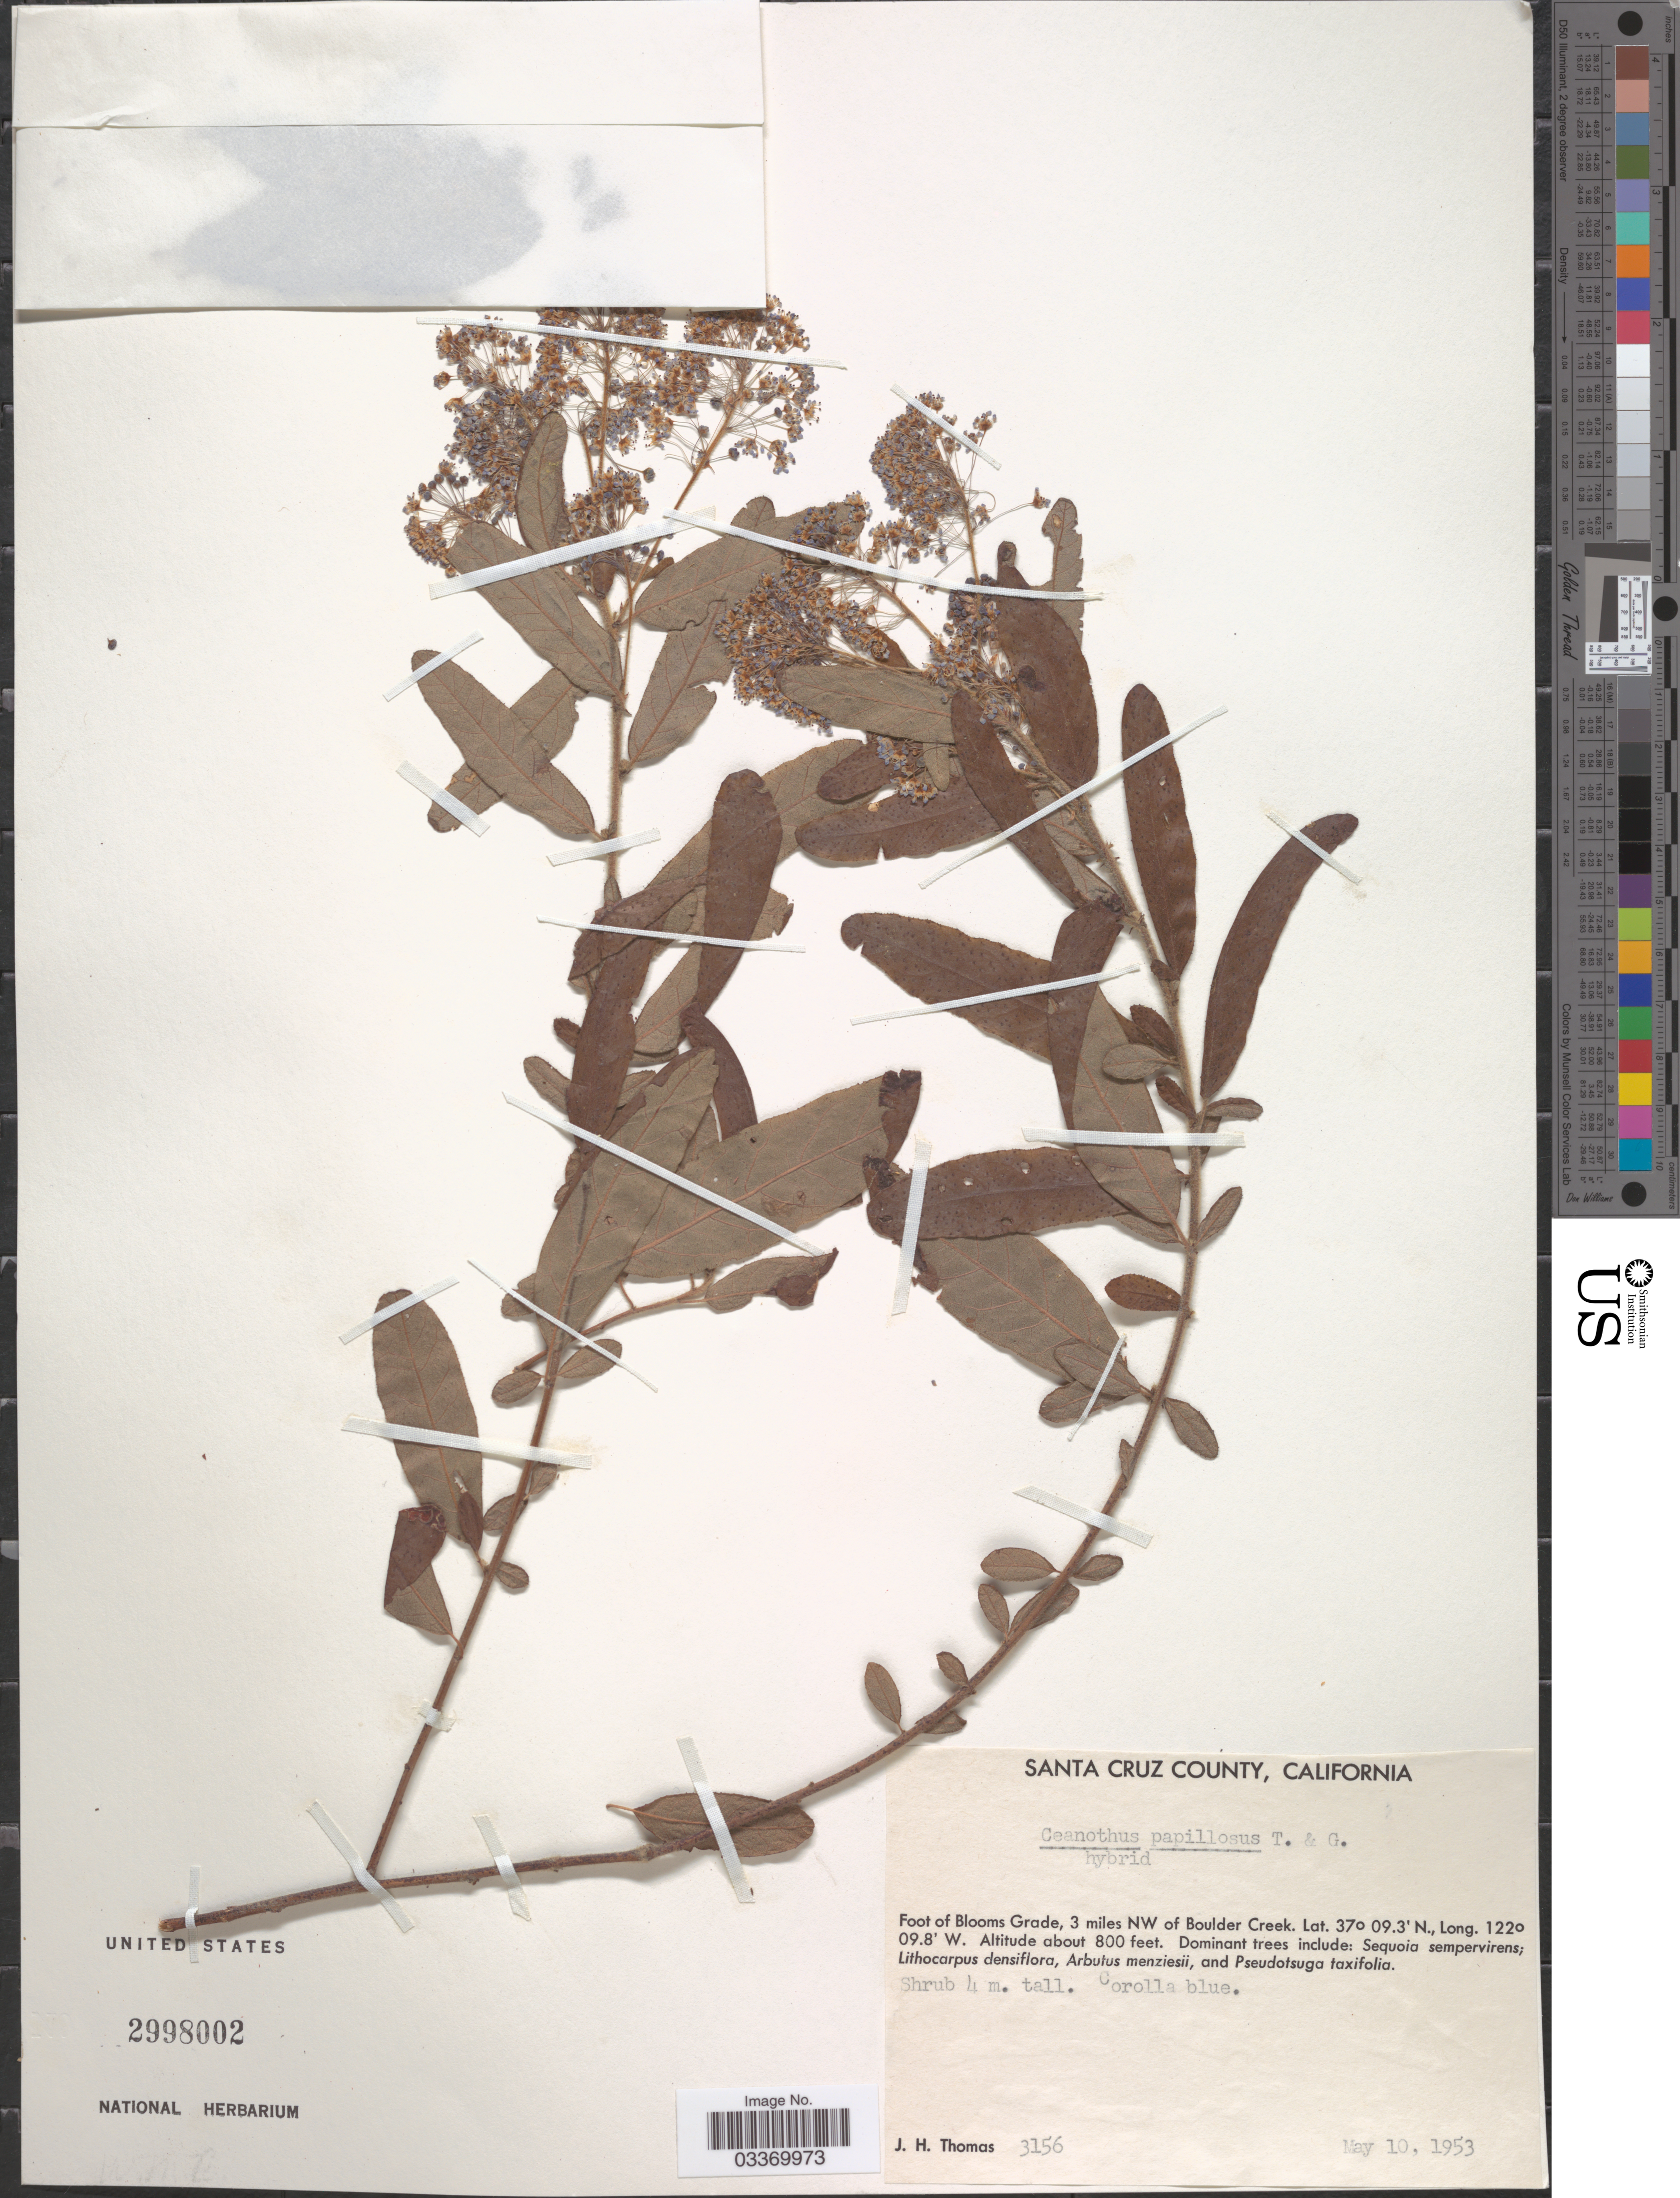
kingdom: Plantae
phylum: Tracheophyta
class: Magnoliopsida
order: Rosales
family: Rhamnaceae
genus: Ceanothus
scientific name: Ceanothus papillosus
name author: Torr. & A. Gray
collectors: J. H. Thomas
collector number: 3156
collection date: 1953-05-10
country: United States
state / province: California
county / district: Santa Cruz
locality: Santa Cruz County. Foot of Blooms Grade, 3 miles NW of Boulder Creek.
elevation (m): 244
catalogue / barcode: US 2998002